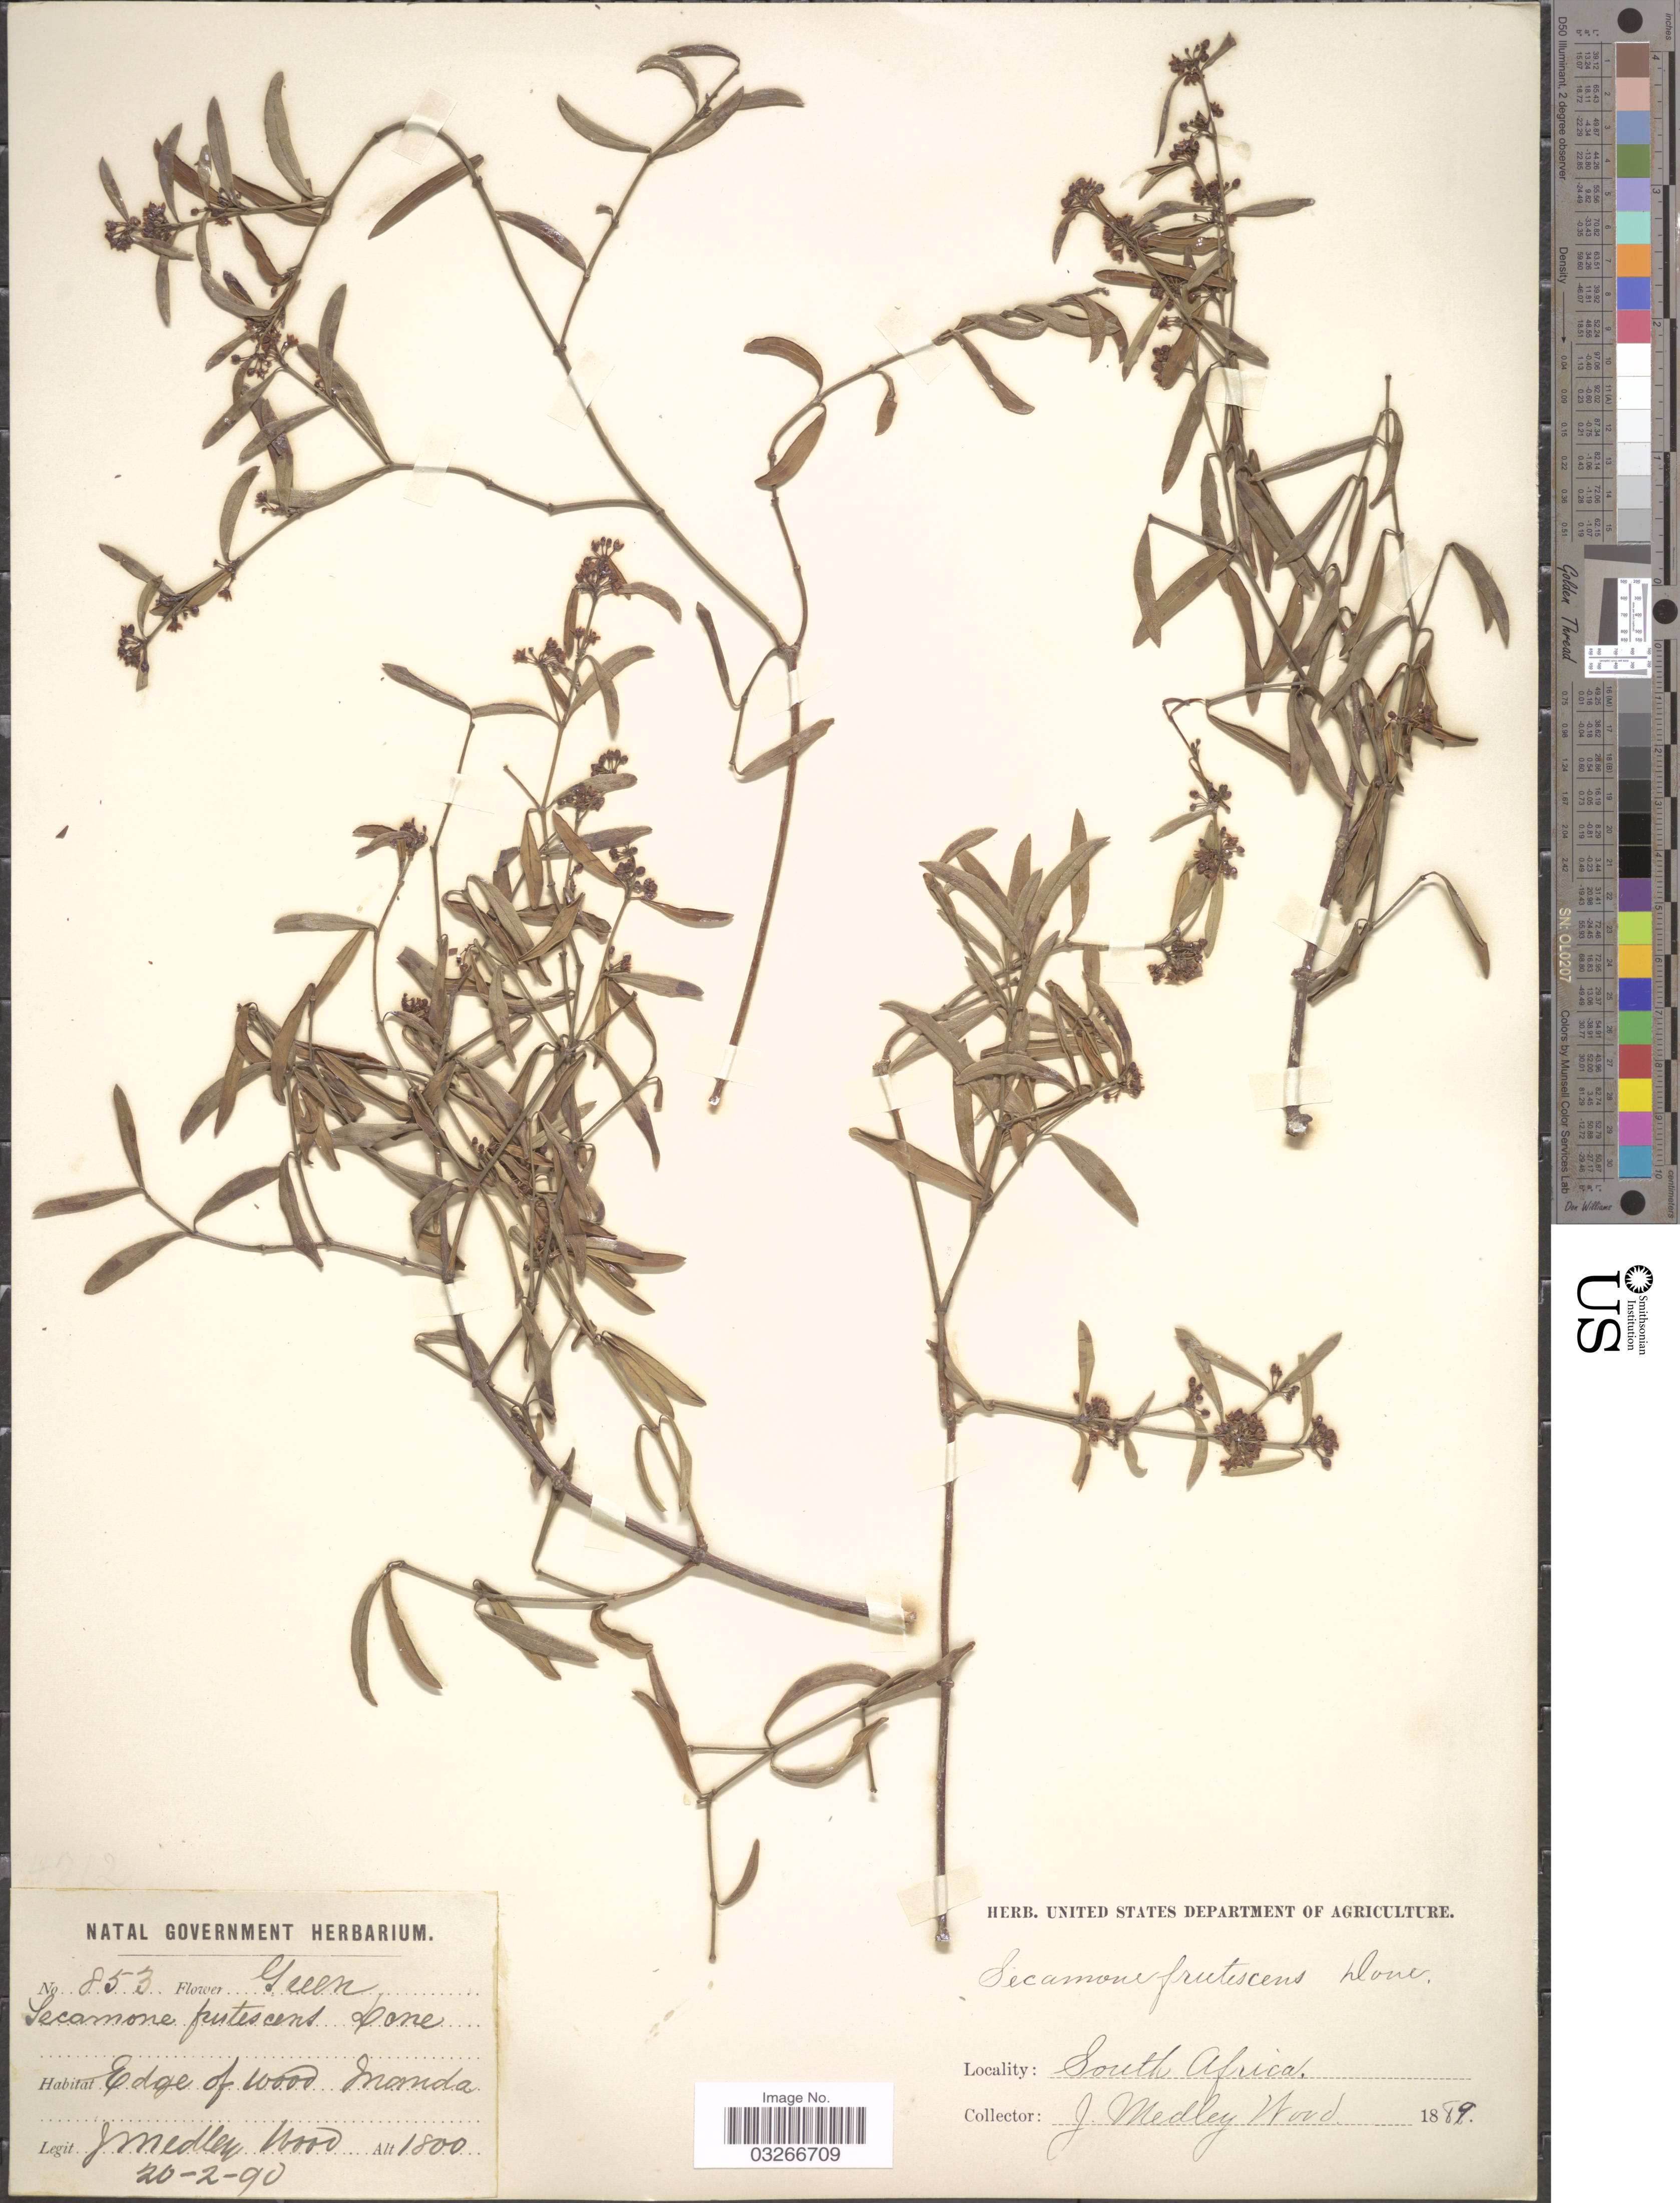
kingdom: Plantae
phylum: Tracheophyta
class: Magnoliopsida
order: Gentianales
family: Apocynaceae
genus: Secamone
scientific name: Secamone frutescens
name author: (E. Mey.) Decne.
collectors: J. Medley Wood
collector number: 853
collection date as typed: Transcribed d/m/y: 20/2/90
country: South Africa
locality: Edge of wood Inanda.